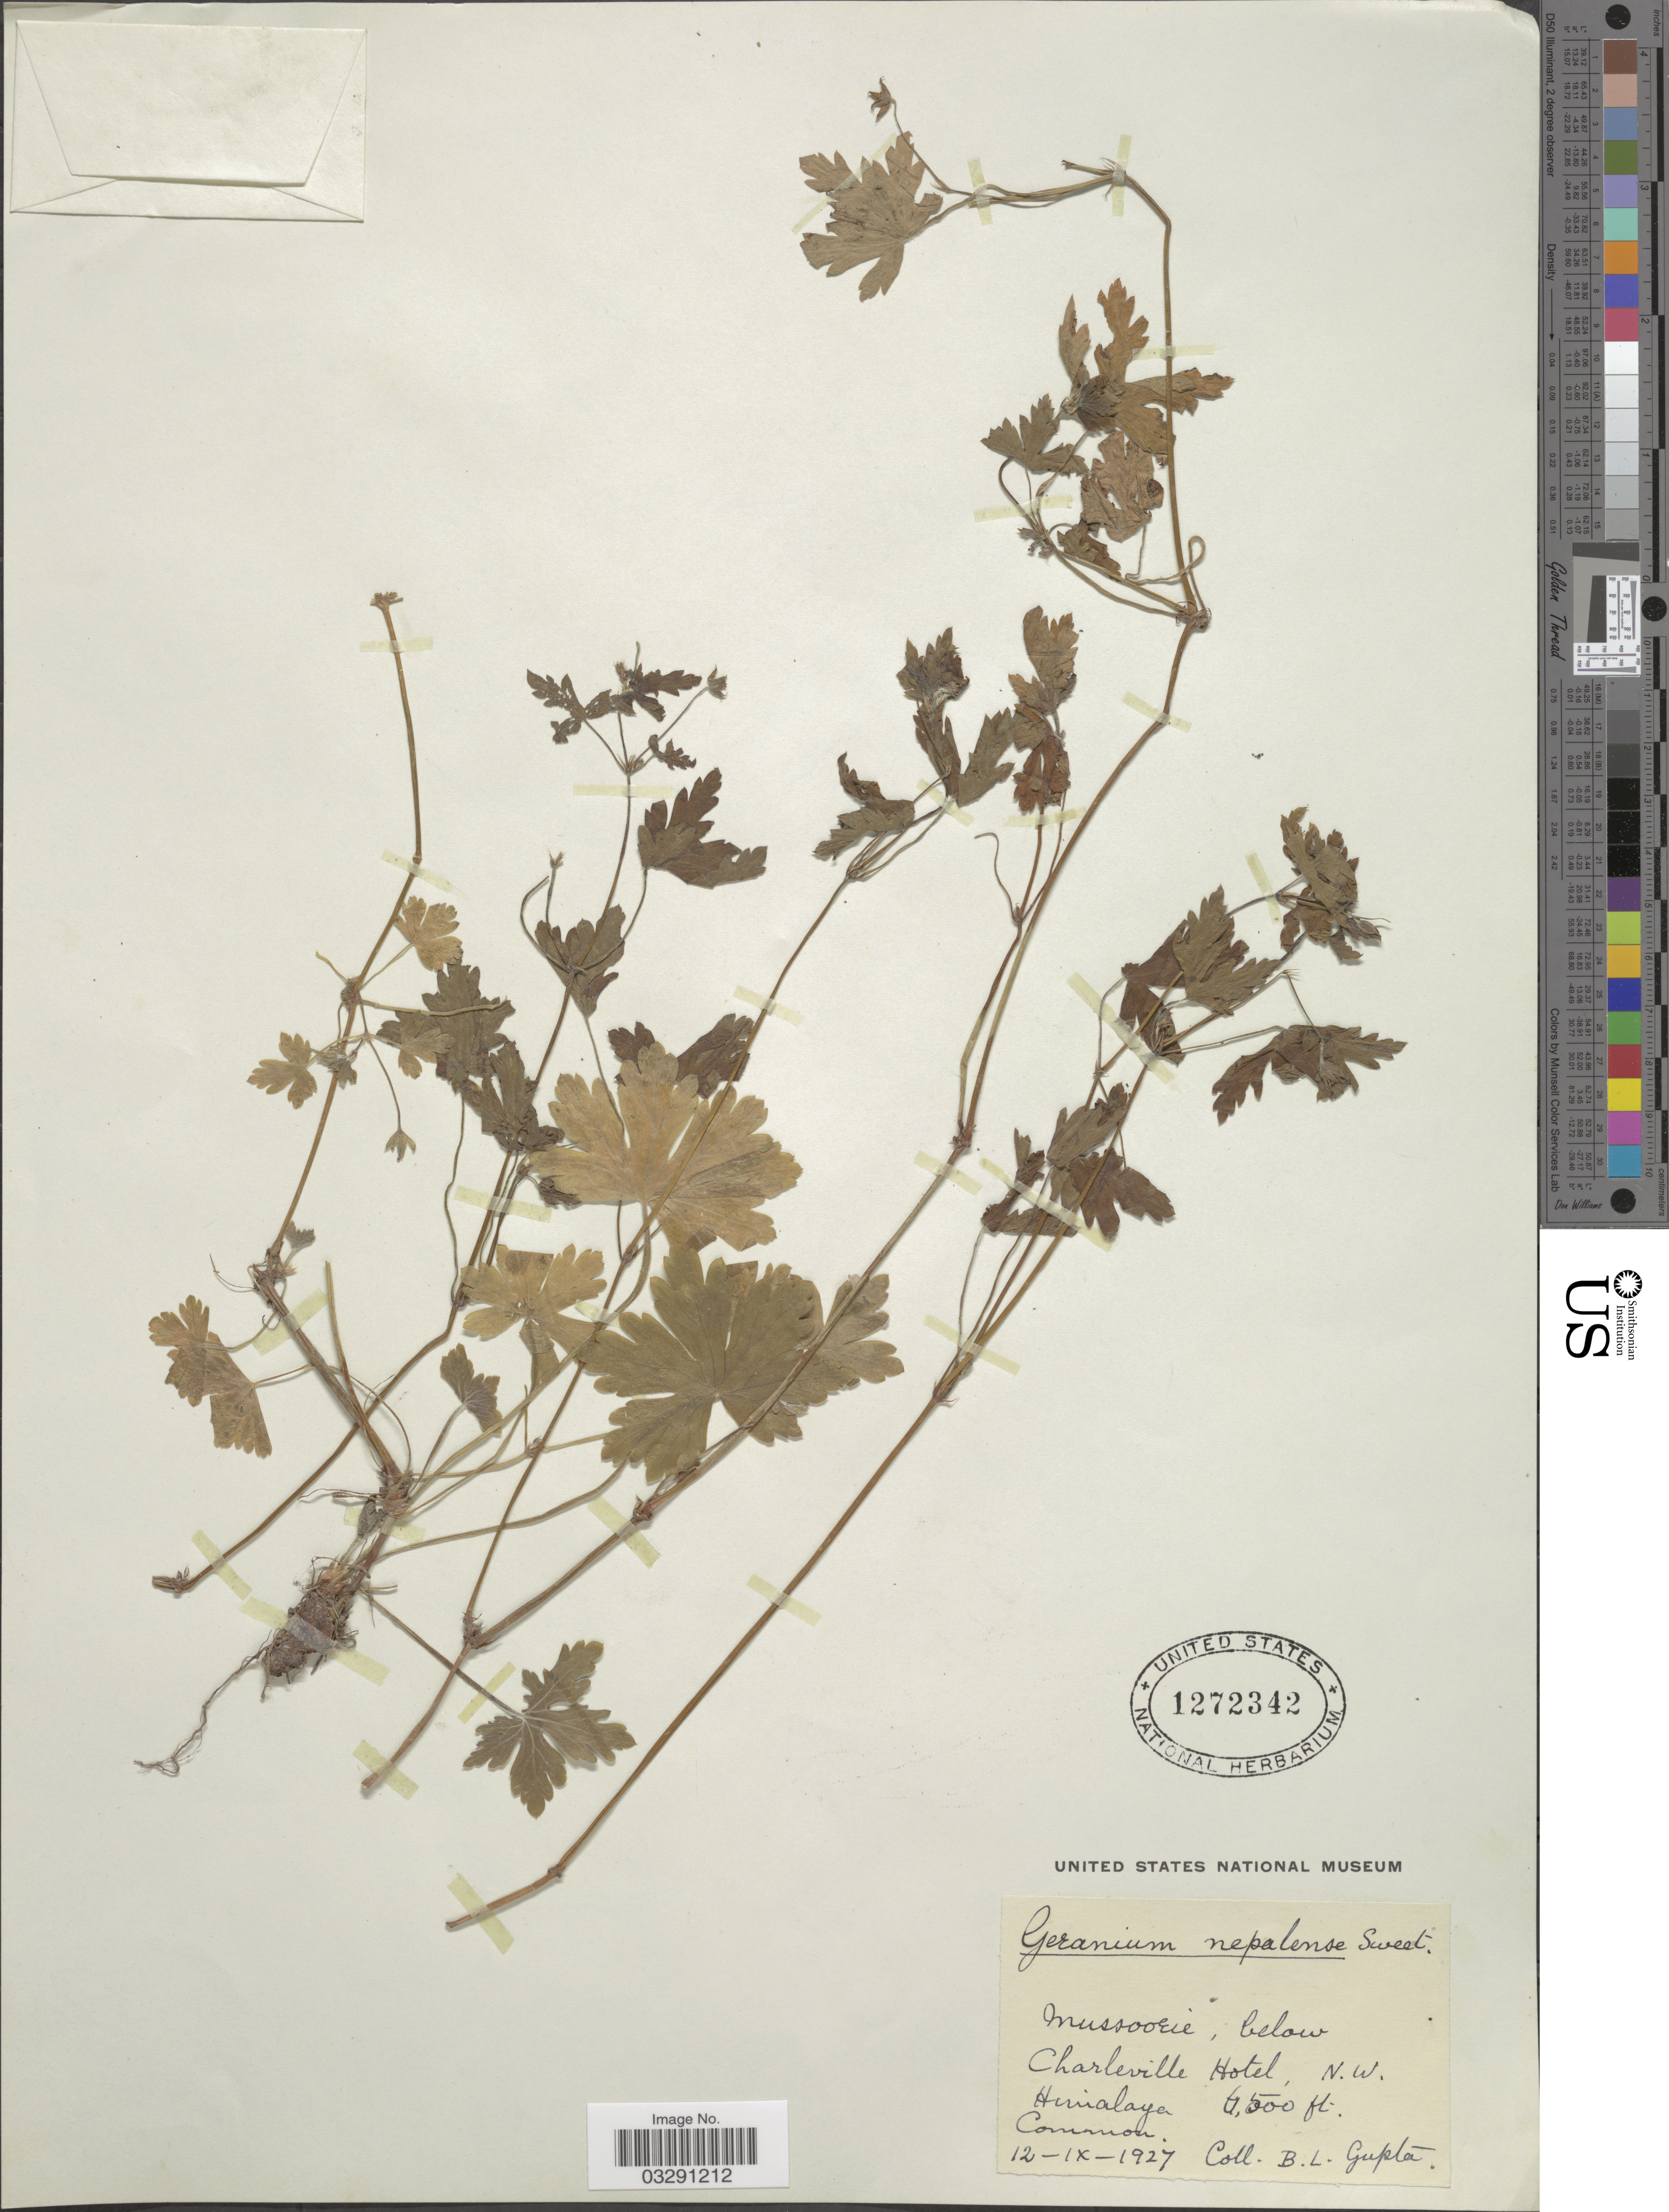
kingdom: Plantae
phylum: Tracheophyta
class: Magnoliopsida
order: Geraniales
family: Geraniaceae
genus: Geranium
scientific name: Geranium nepalense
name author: Sweet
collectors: B. L. Gupta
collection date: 1927-09-12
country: India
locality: Mussoorie, below Charleville Hotel, N.W., Himalaya.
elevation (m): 457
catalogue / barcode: US 1272342